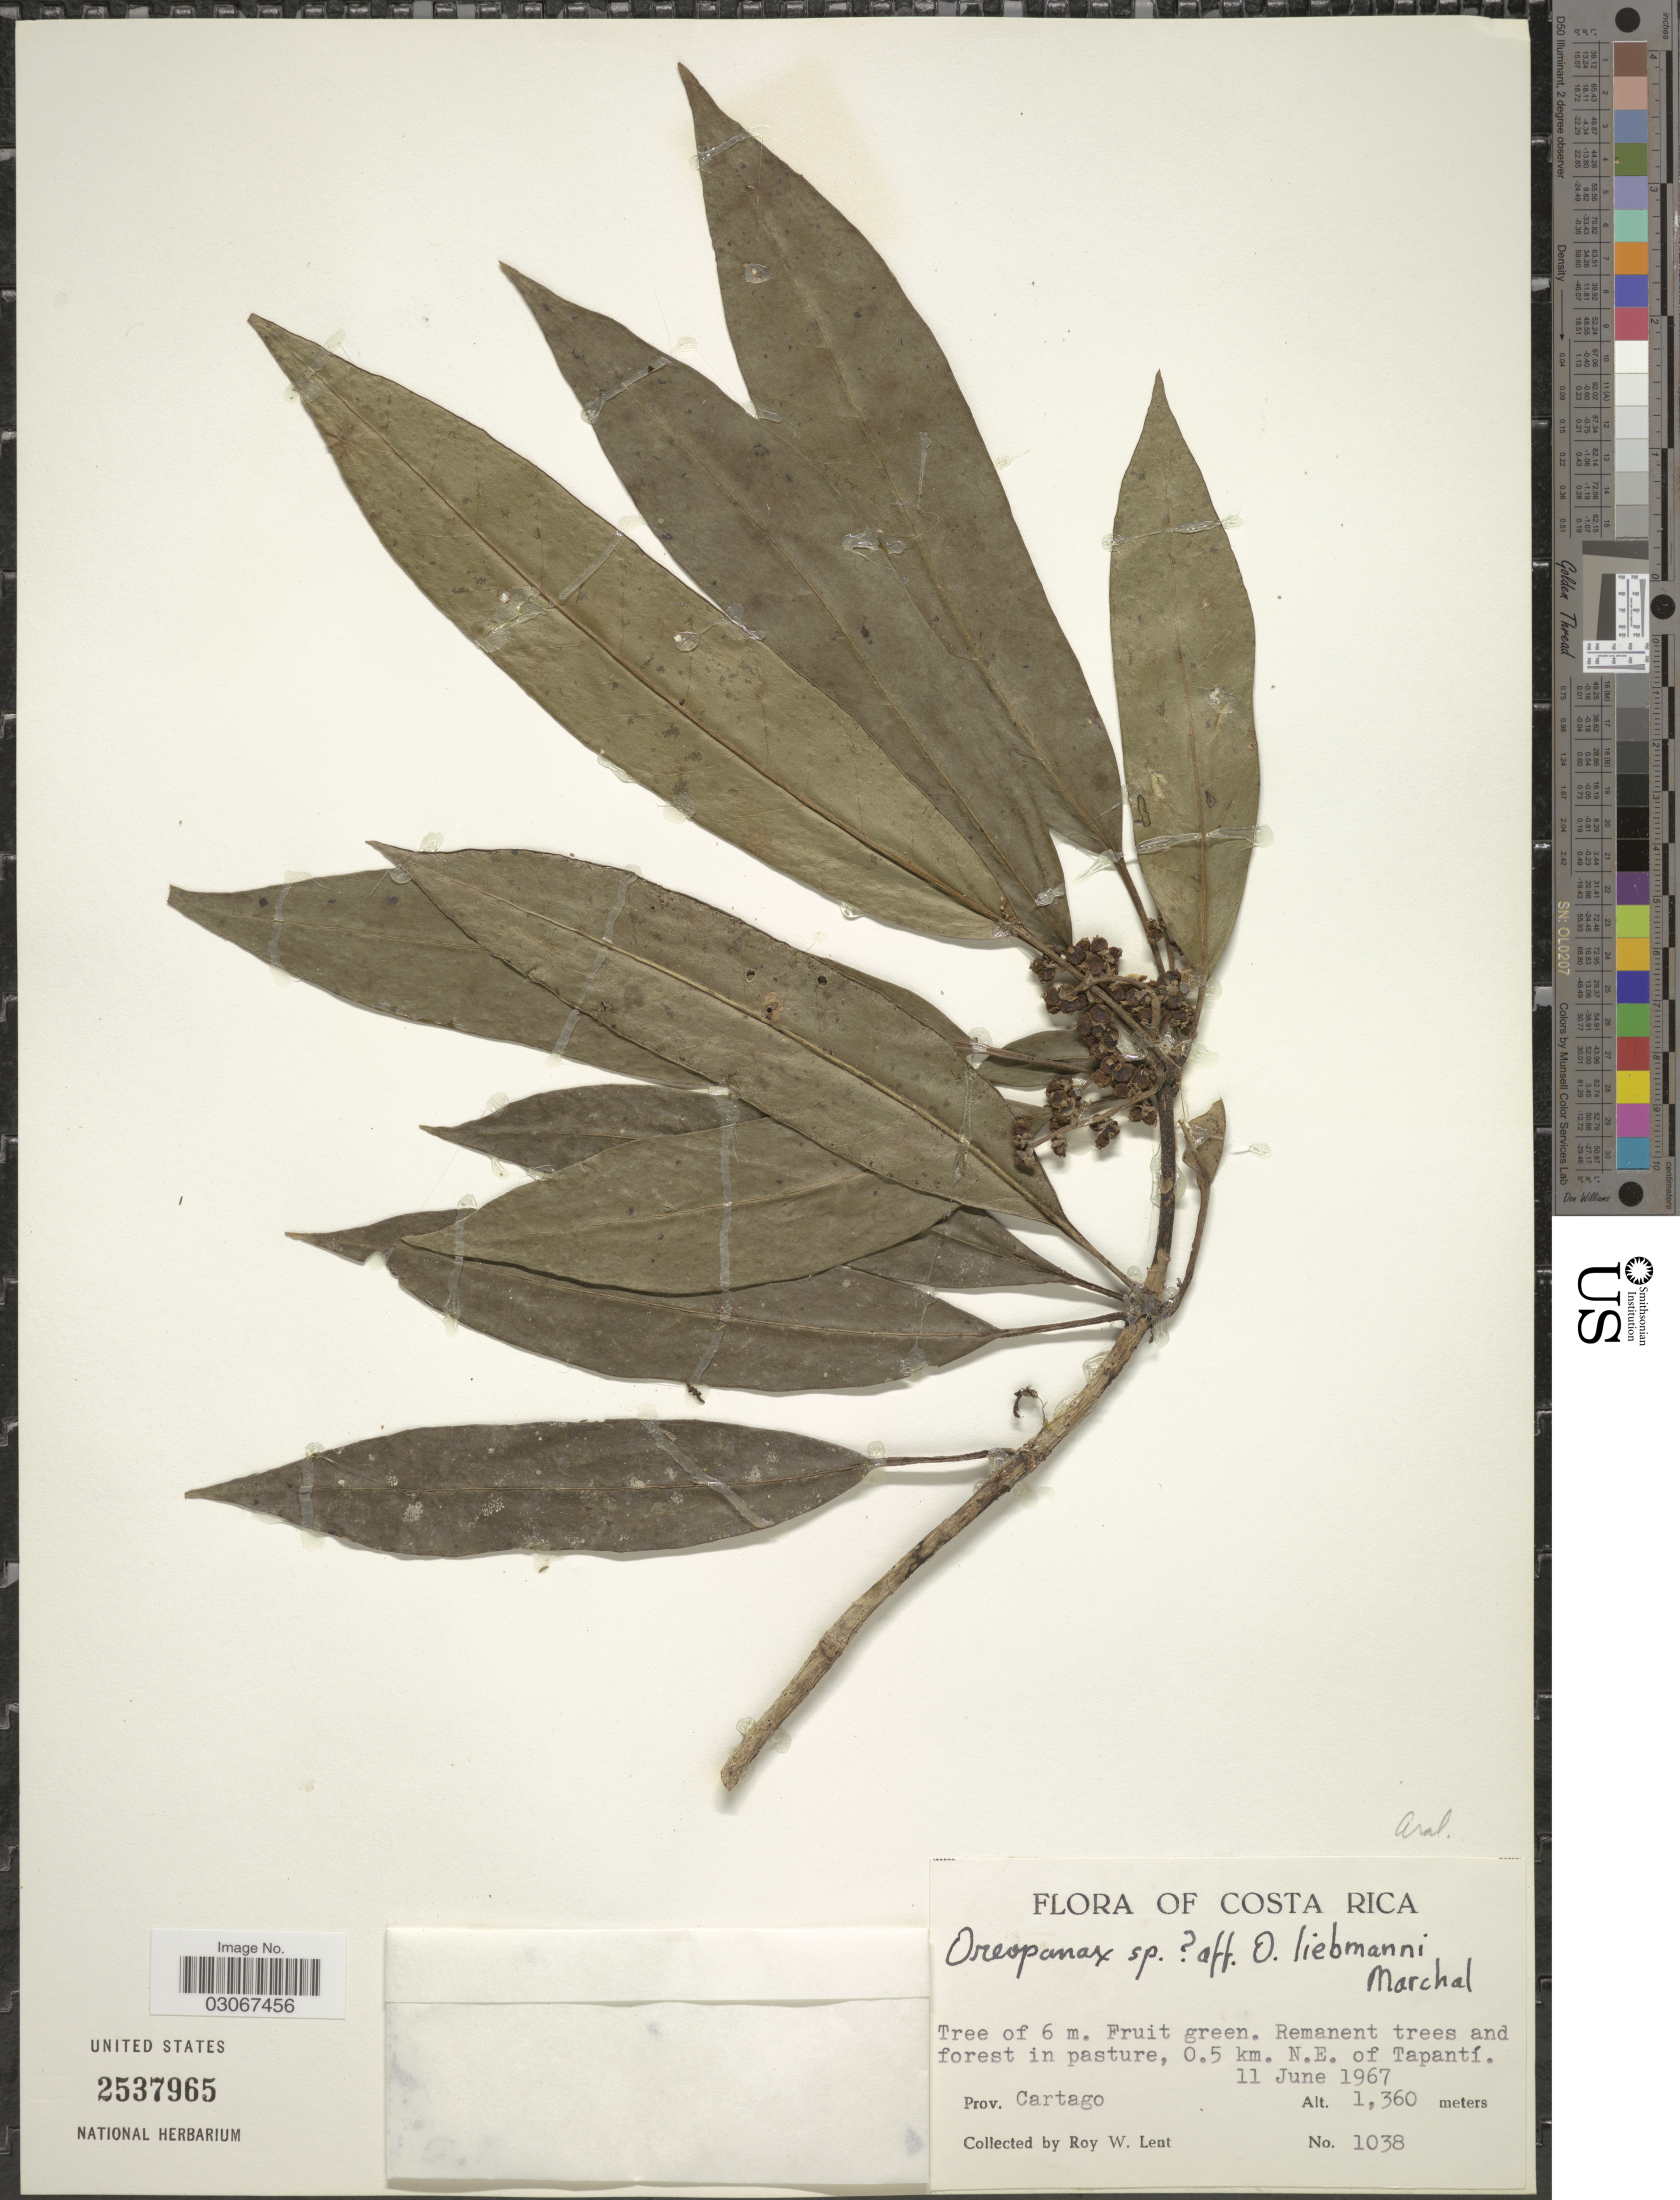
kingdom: Plantae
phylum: Tracheophyta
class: Magnoliopsida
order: Apiales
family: Araliaceae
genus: Oreopanax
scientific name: Oreopanax liebmannii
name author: Marchal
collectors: R. W. Lent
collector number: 1038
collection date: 1967-06-11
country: Costa Rica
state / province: Cartago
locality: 0.5 km. N.E. of Tapantí.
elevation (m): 1360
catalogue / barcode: US 2537965